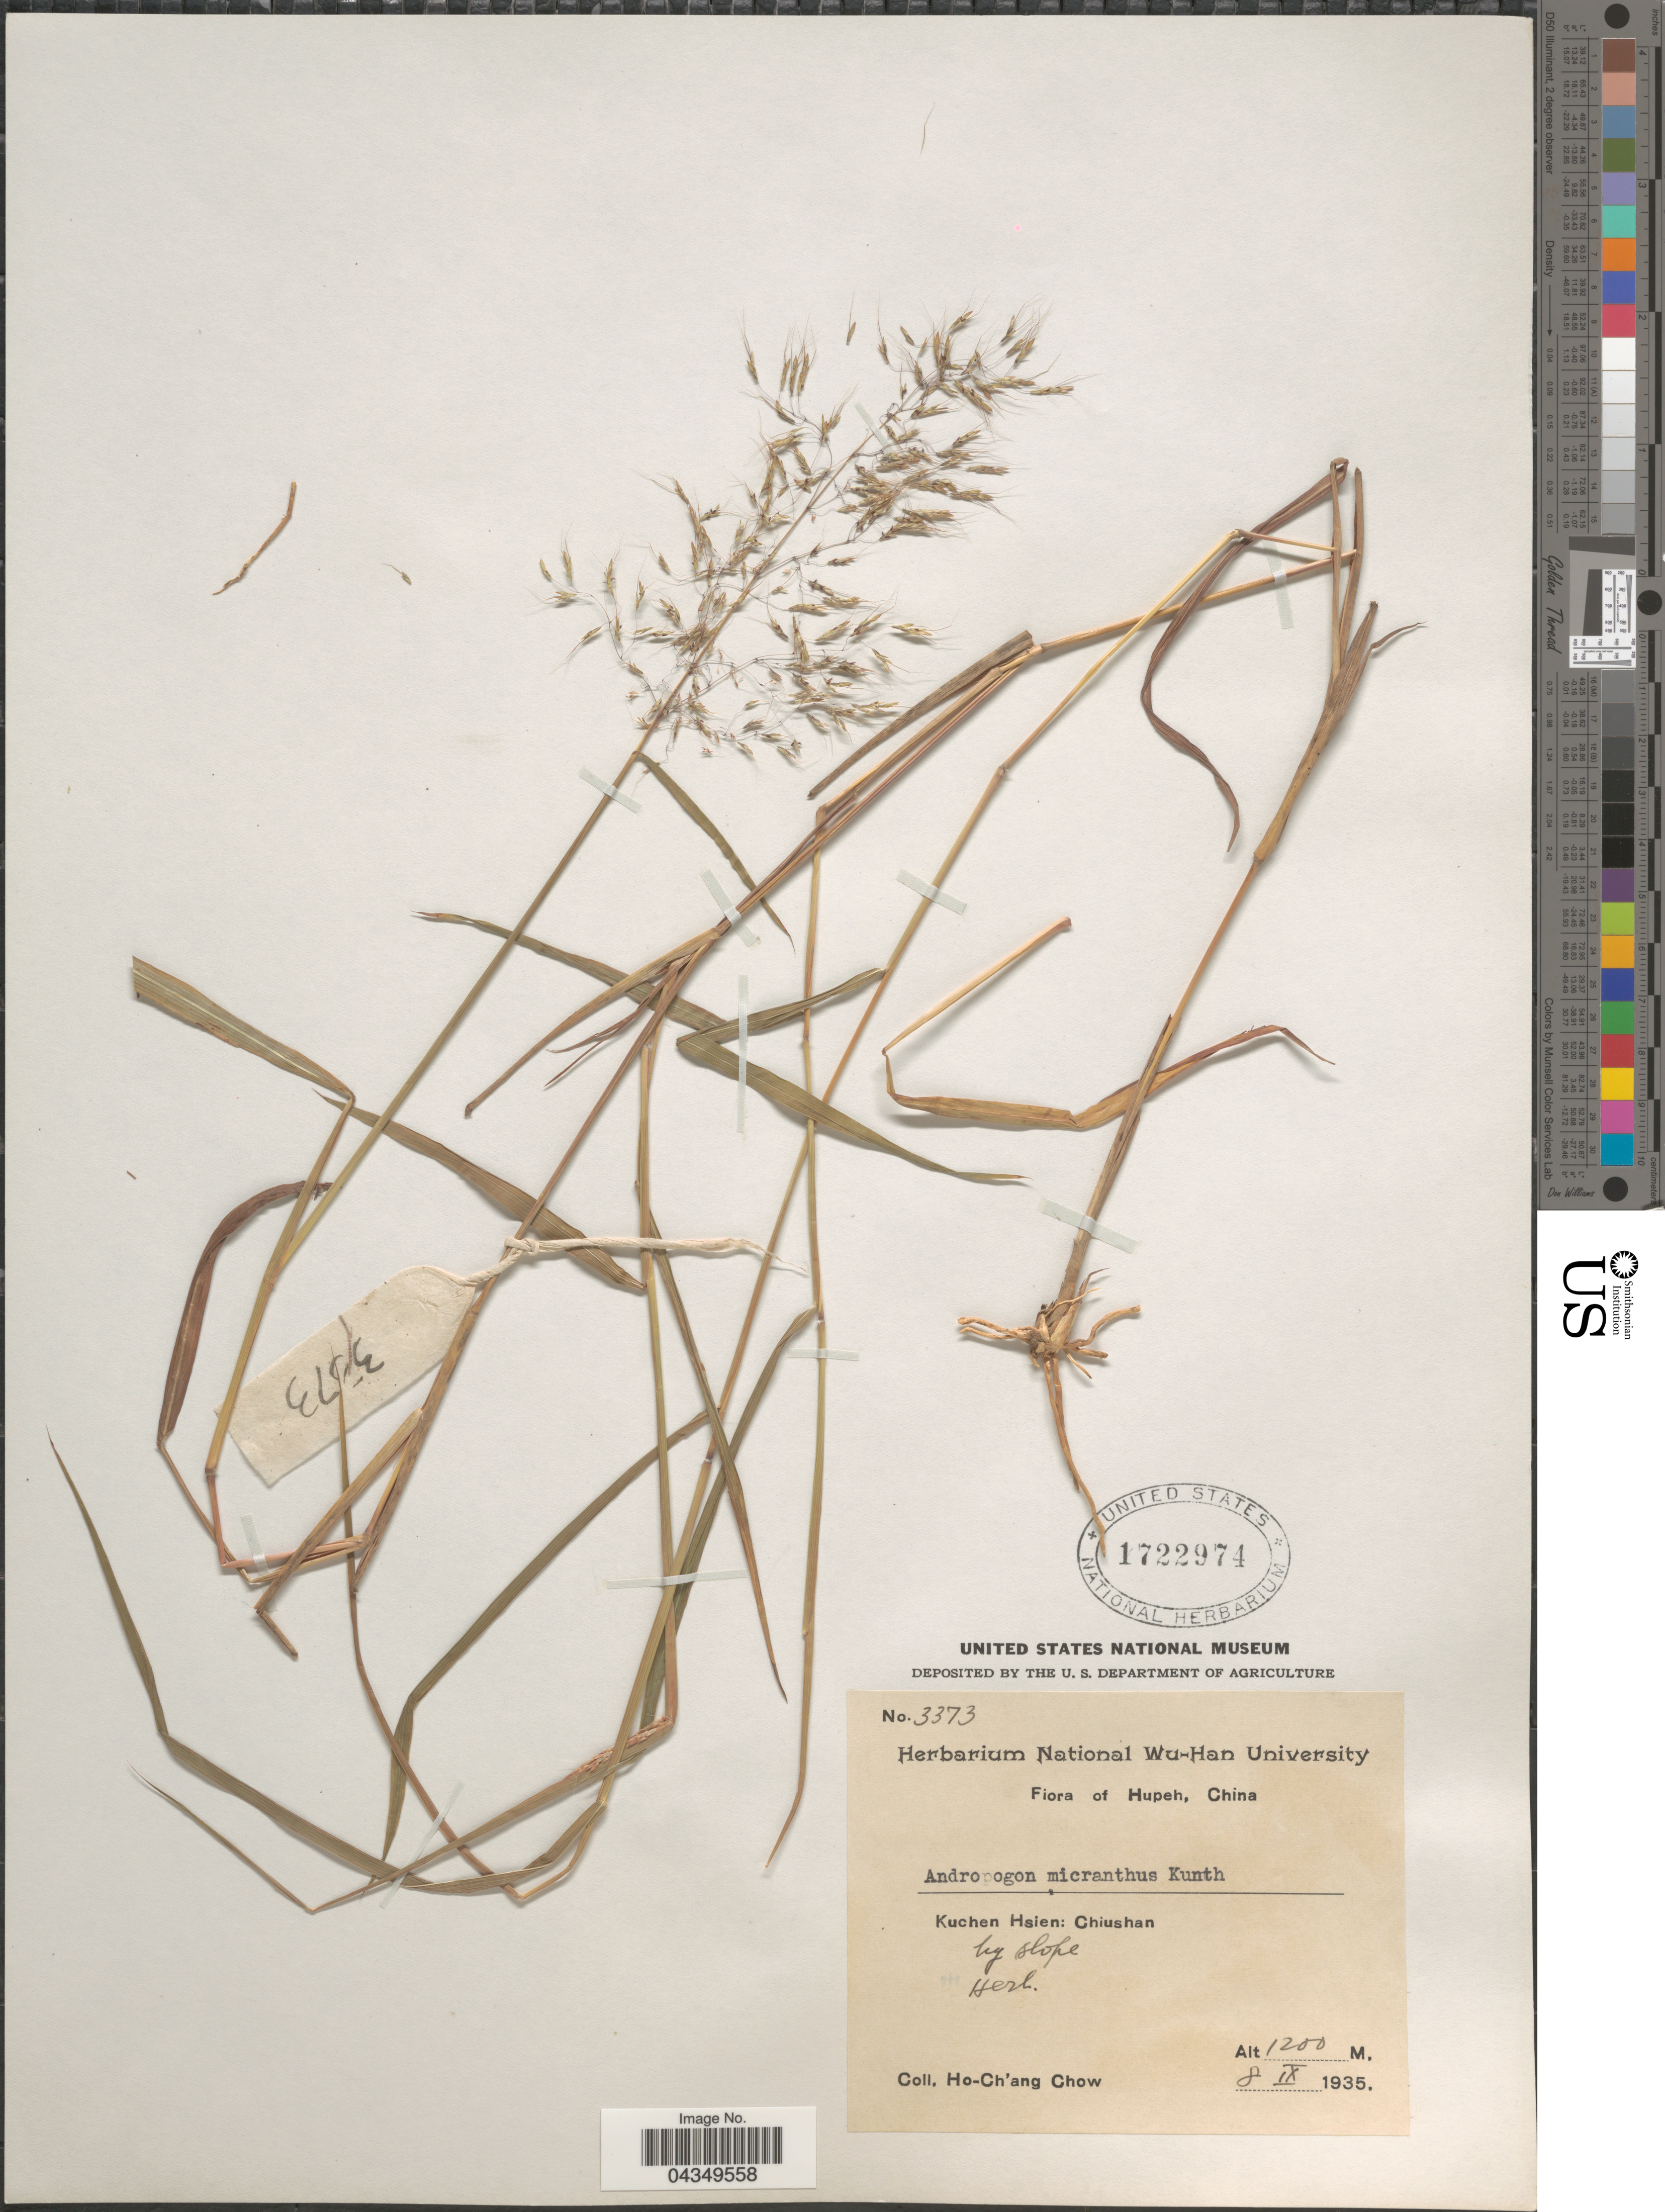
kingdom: Plantae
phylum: Tracheophyta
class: Liliopsida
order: Poales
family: Poaceae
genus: Capillipedium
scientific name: Capillipedium parviflorum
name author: (R. Br.) Stapf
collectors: H. Chow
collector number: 3373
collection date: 1935-09-08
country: China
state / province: Hubei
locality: Hupeh. Kuchen Hsien: Chiushan by slope.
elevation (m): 1200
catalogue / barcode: US 1722974